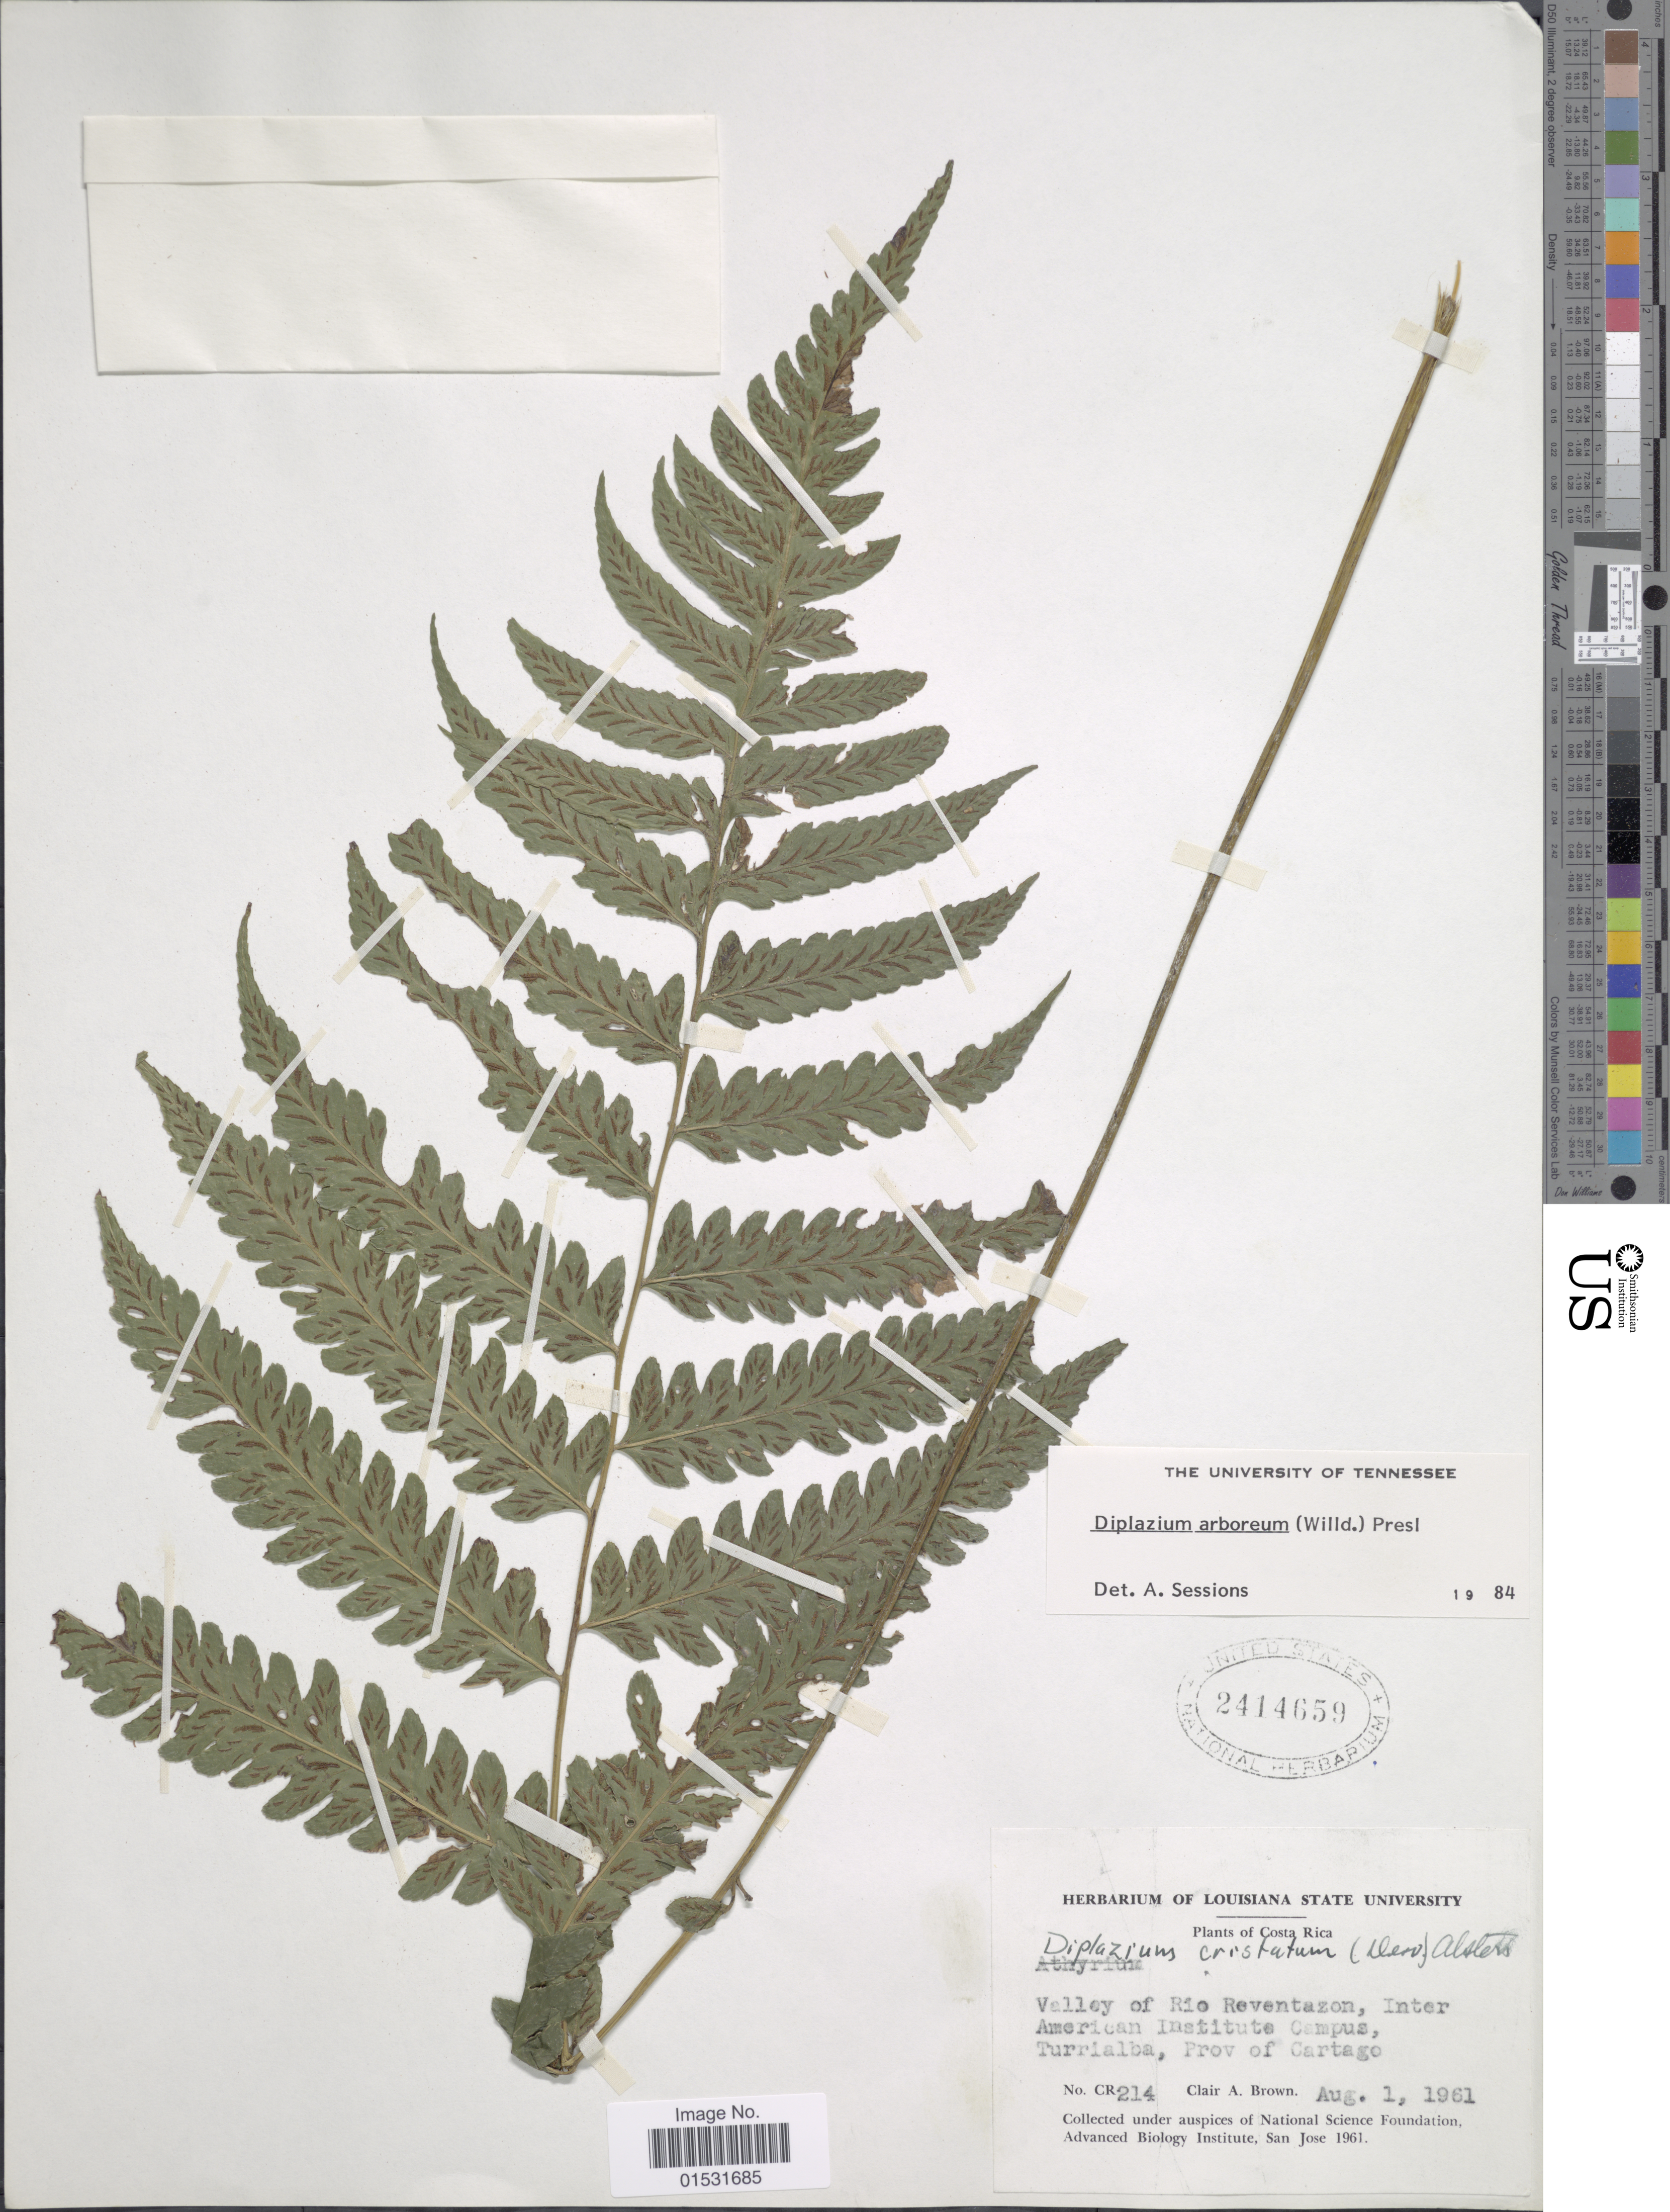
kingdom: Plantae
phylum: Tracheophyta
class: Polypodiopsida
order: Polypodiales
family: Athyriaceae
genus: Diplazium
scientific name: Diplazium cristatum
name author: (Desr.) Alston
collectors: C. A. Brown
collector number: CR214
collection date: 1961-08-01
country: Costa Rica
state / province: Cartago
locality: Valley of Rio Reventazon, Inter American Institute Campus, Turrialba, Prov of Cartago.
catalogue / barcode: US 2414659